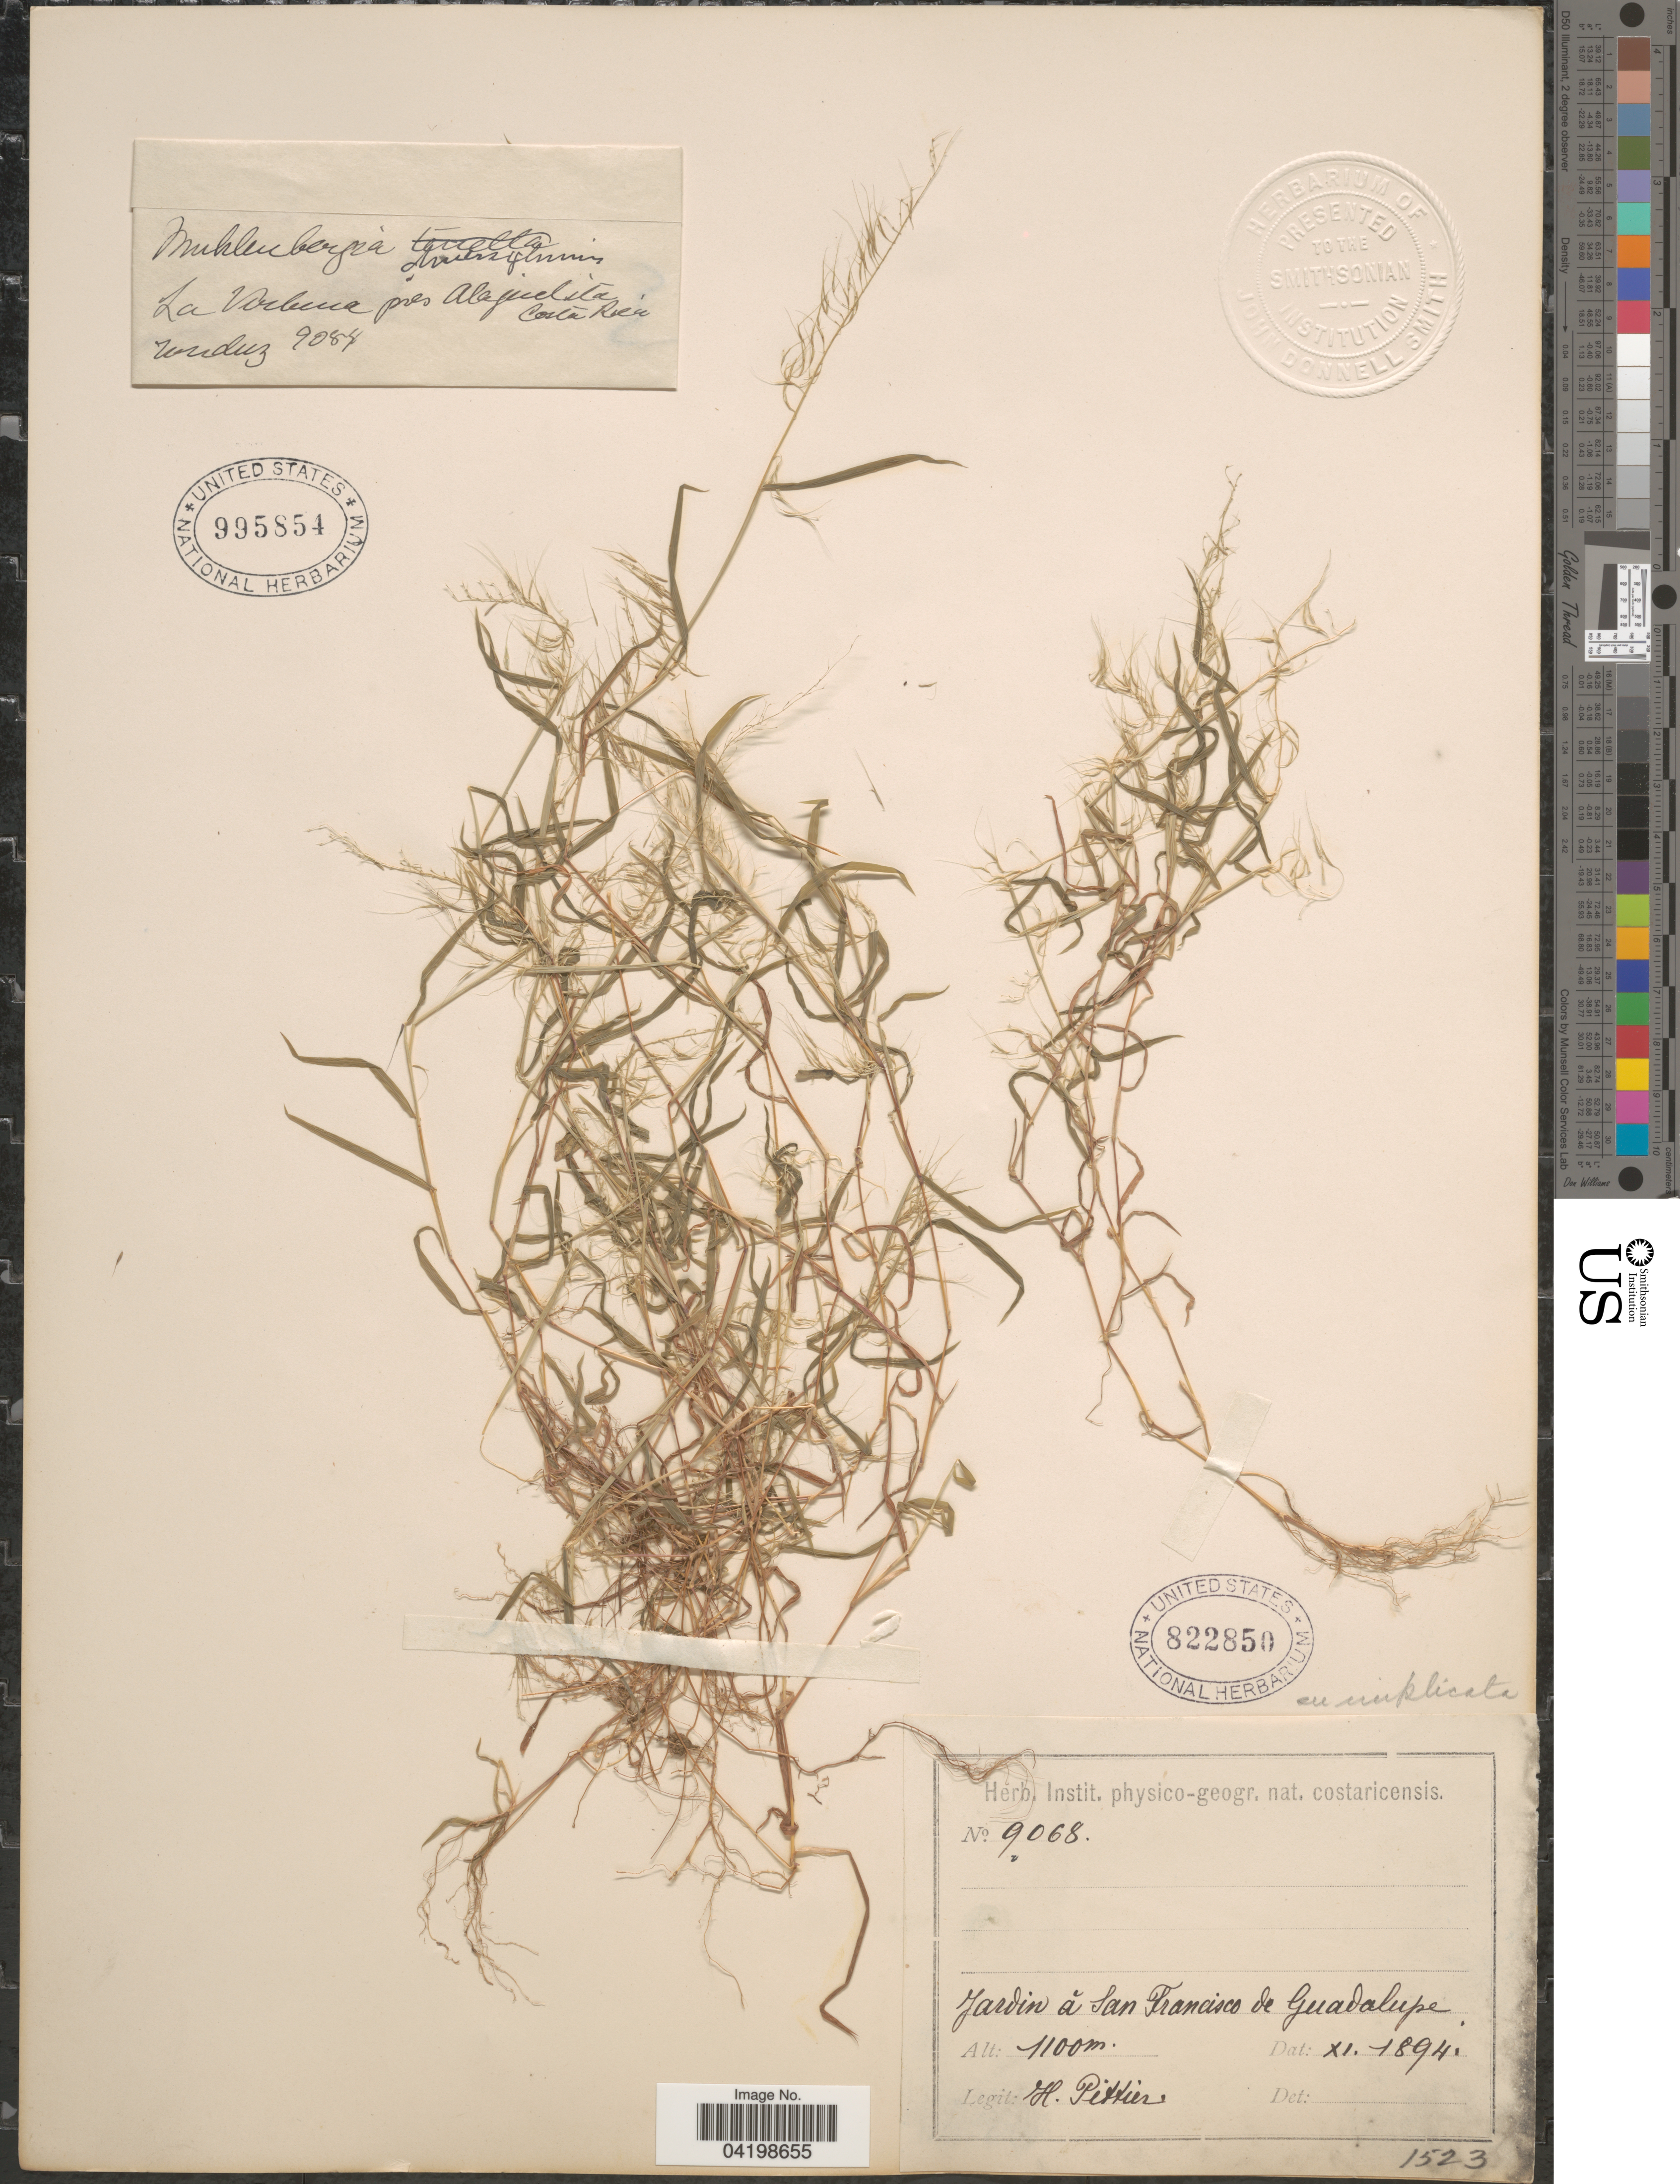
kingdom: Plantae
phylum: Tracheophyta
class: Liliopsida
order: Poales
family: Poaceae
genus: Muhlenbergia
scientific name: Muhlenbergia diversiglumis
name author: Trin.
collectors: Tonduz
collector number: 9084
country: Costa Rica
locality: La Verbena près Alajuelita.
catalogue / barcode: US 995854-2